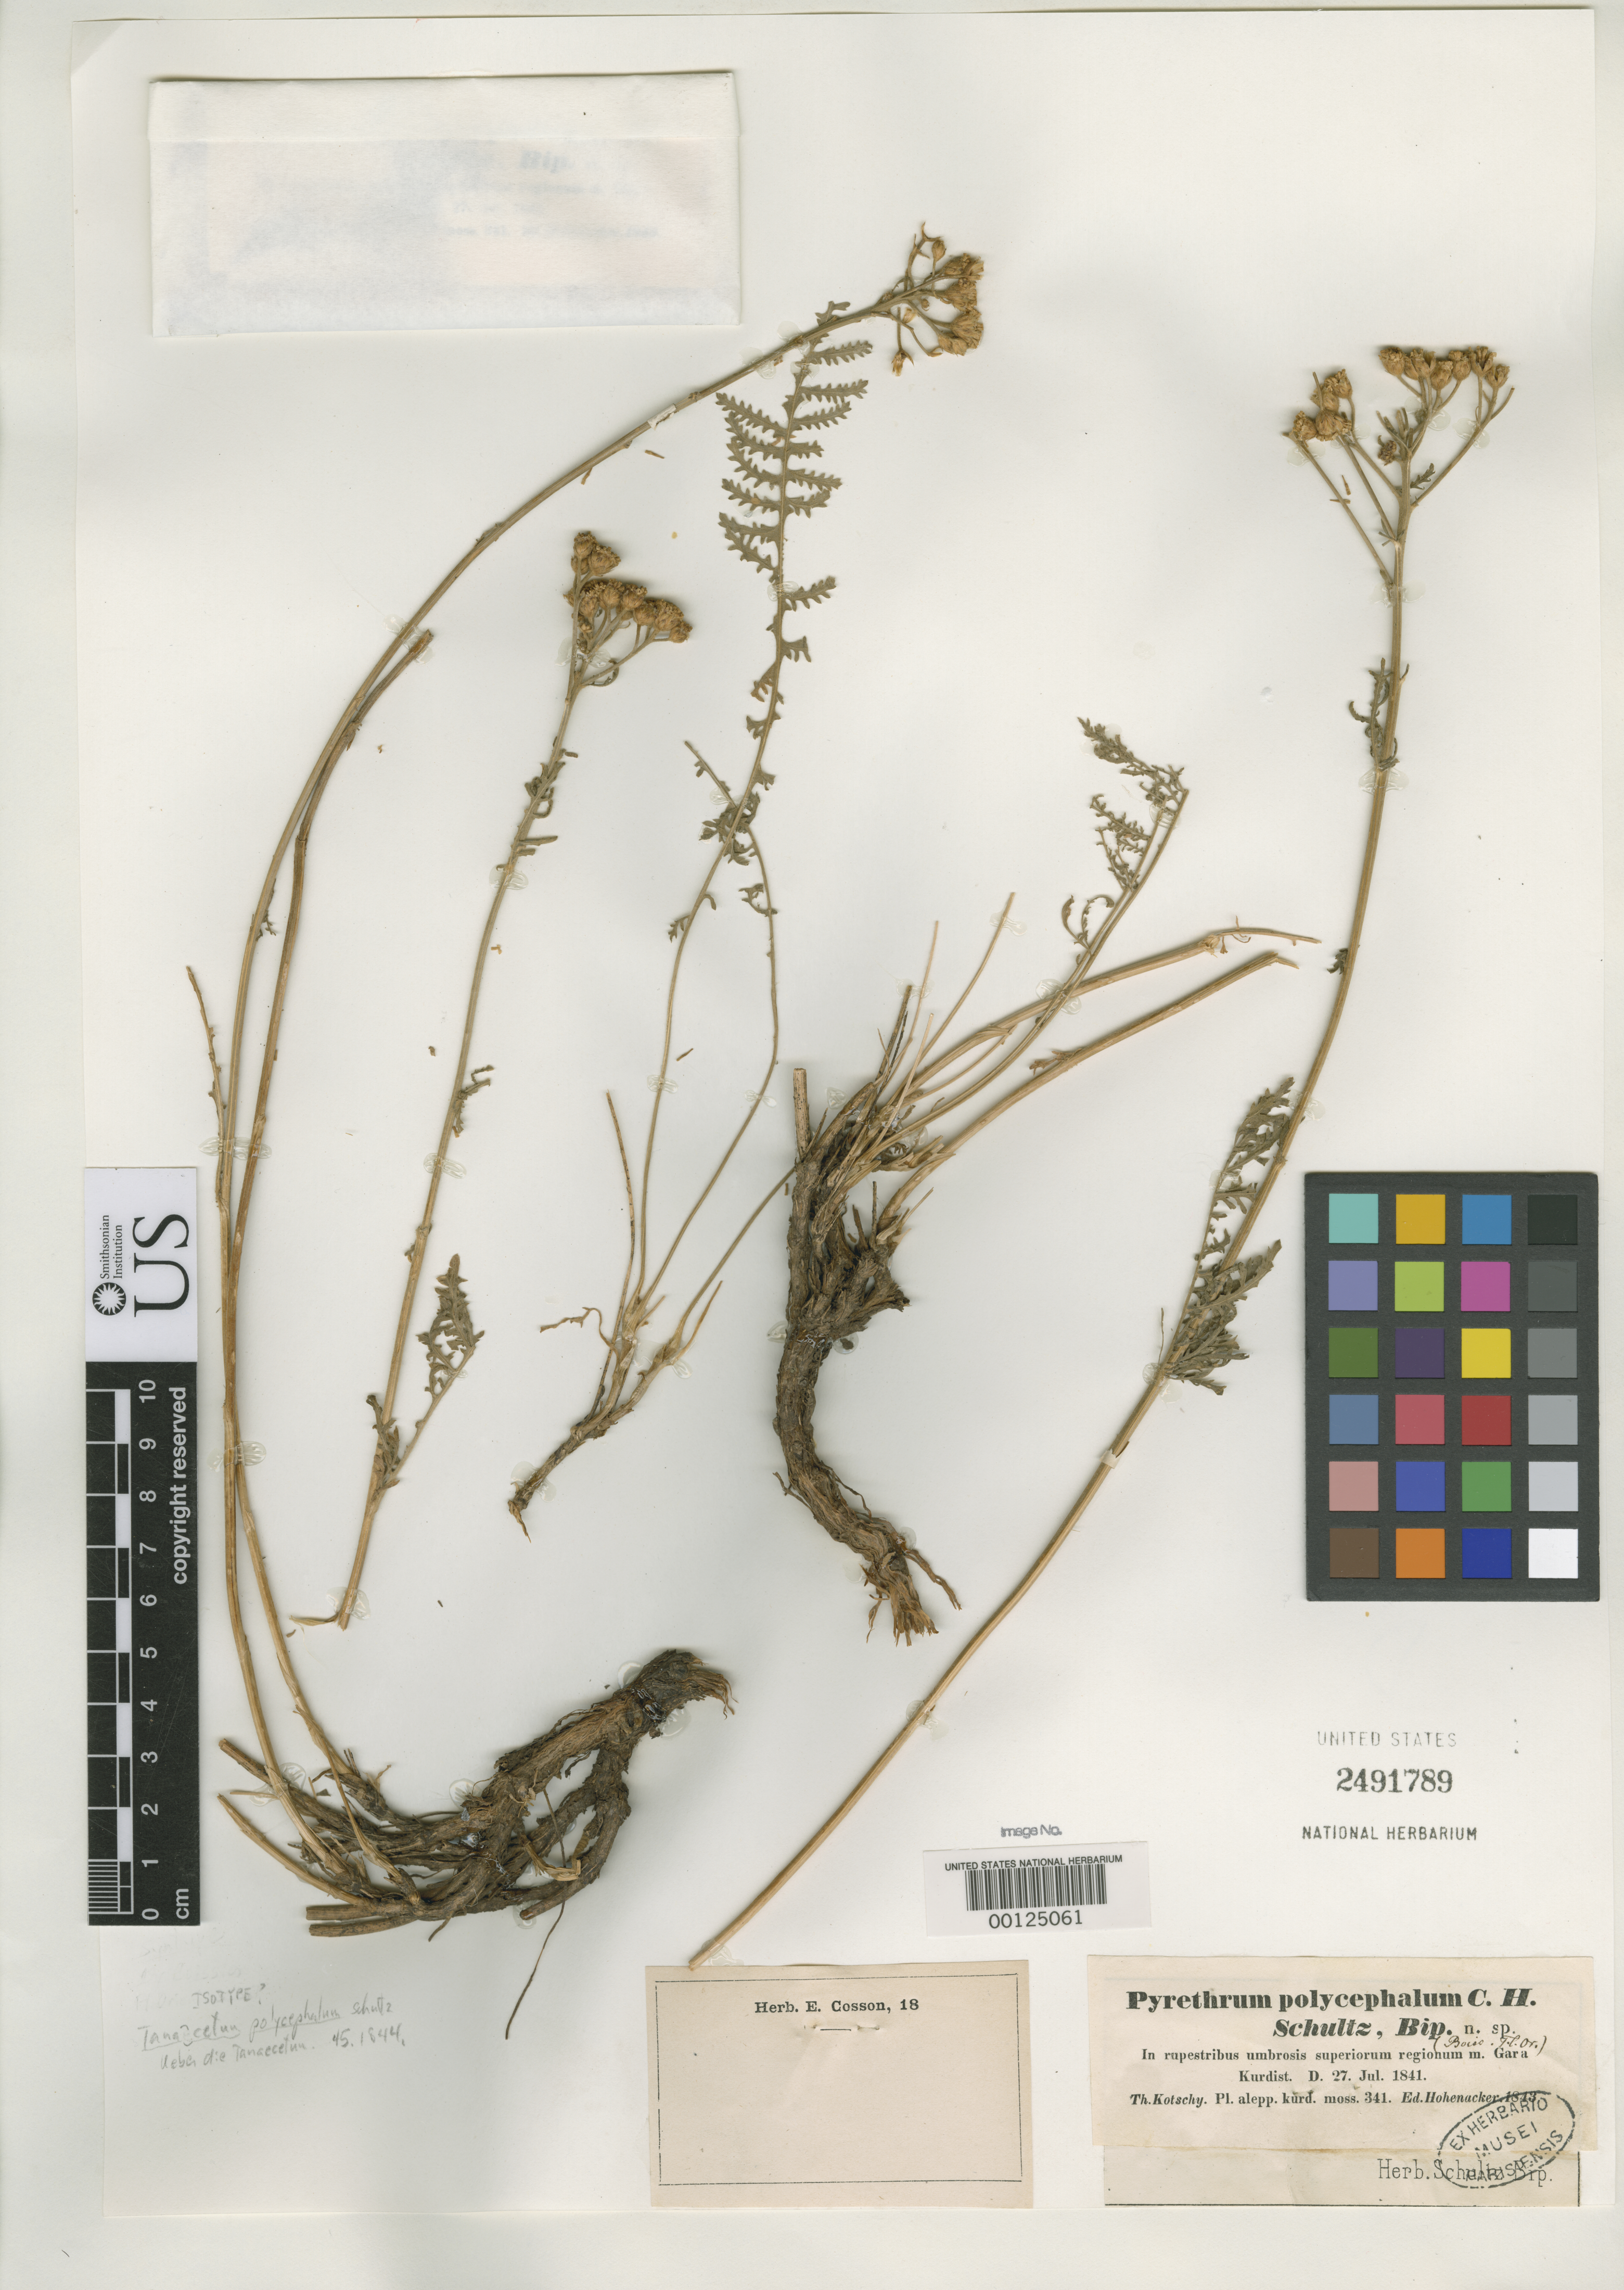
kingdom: Plantae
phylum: Tracheophyta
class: Magnoliopsida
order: Asterales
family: Asteraceae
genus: Tanacetum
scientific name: Tanacetum polycephalum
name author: Sch. Bip.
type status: Isotype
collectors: K. G. Kotschy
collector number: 341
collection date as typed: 27 Jul 1841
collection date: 1841-07-27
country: Turkey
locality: Gara, Mt.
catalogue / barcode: US 2491789